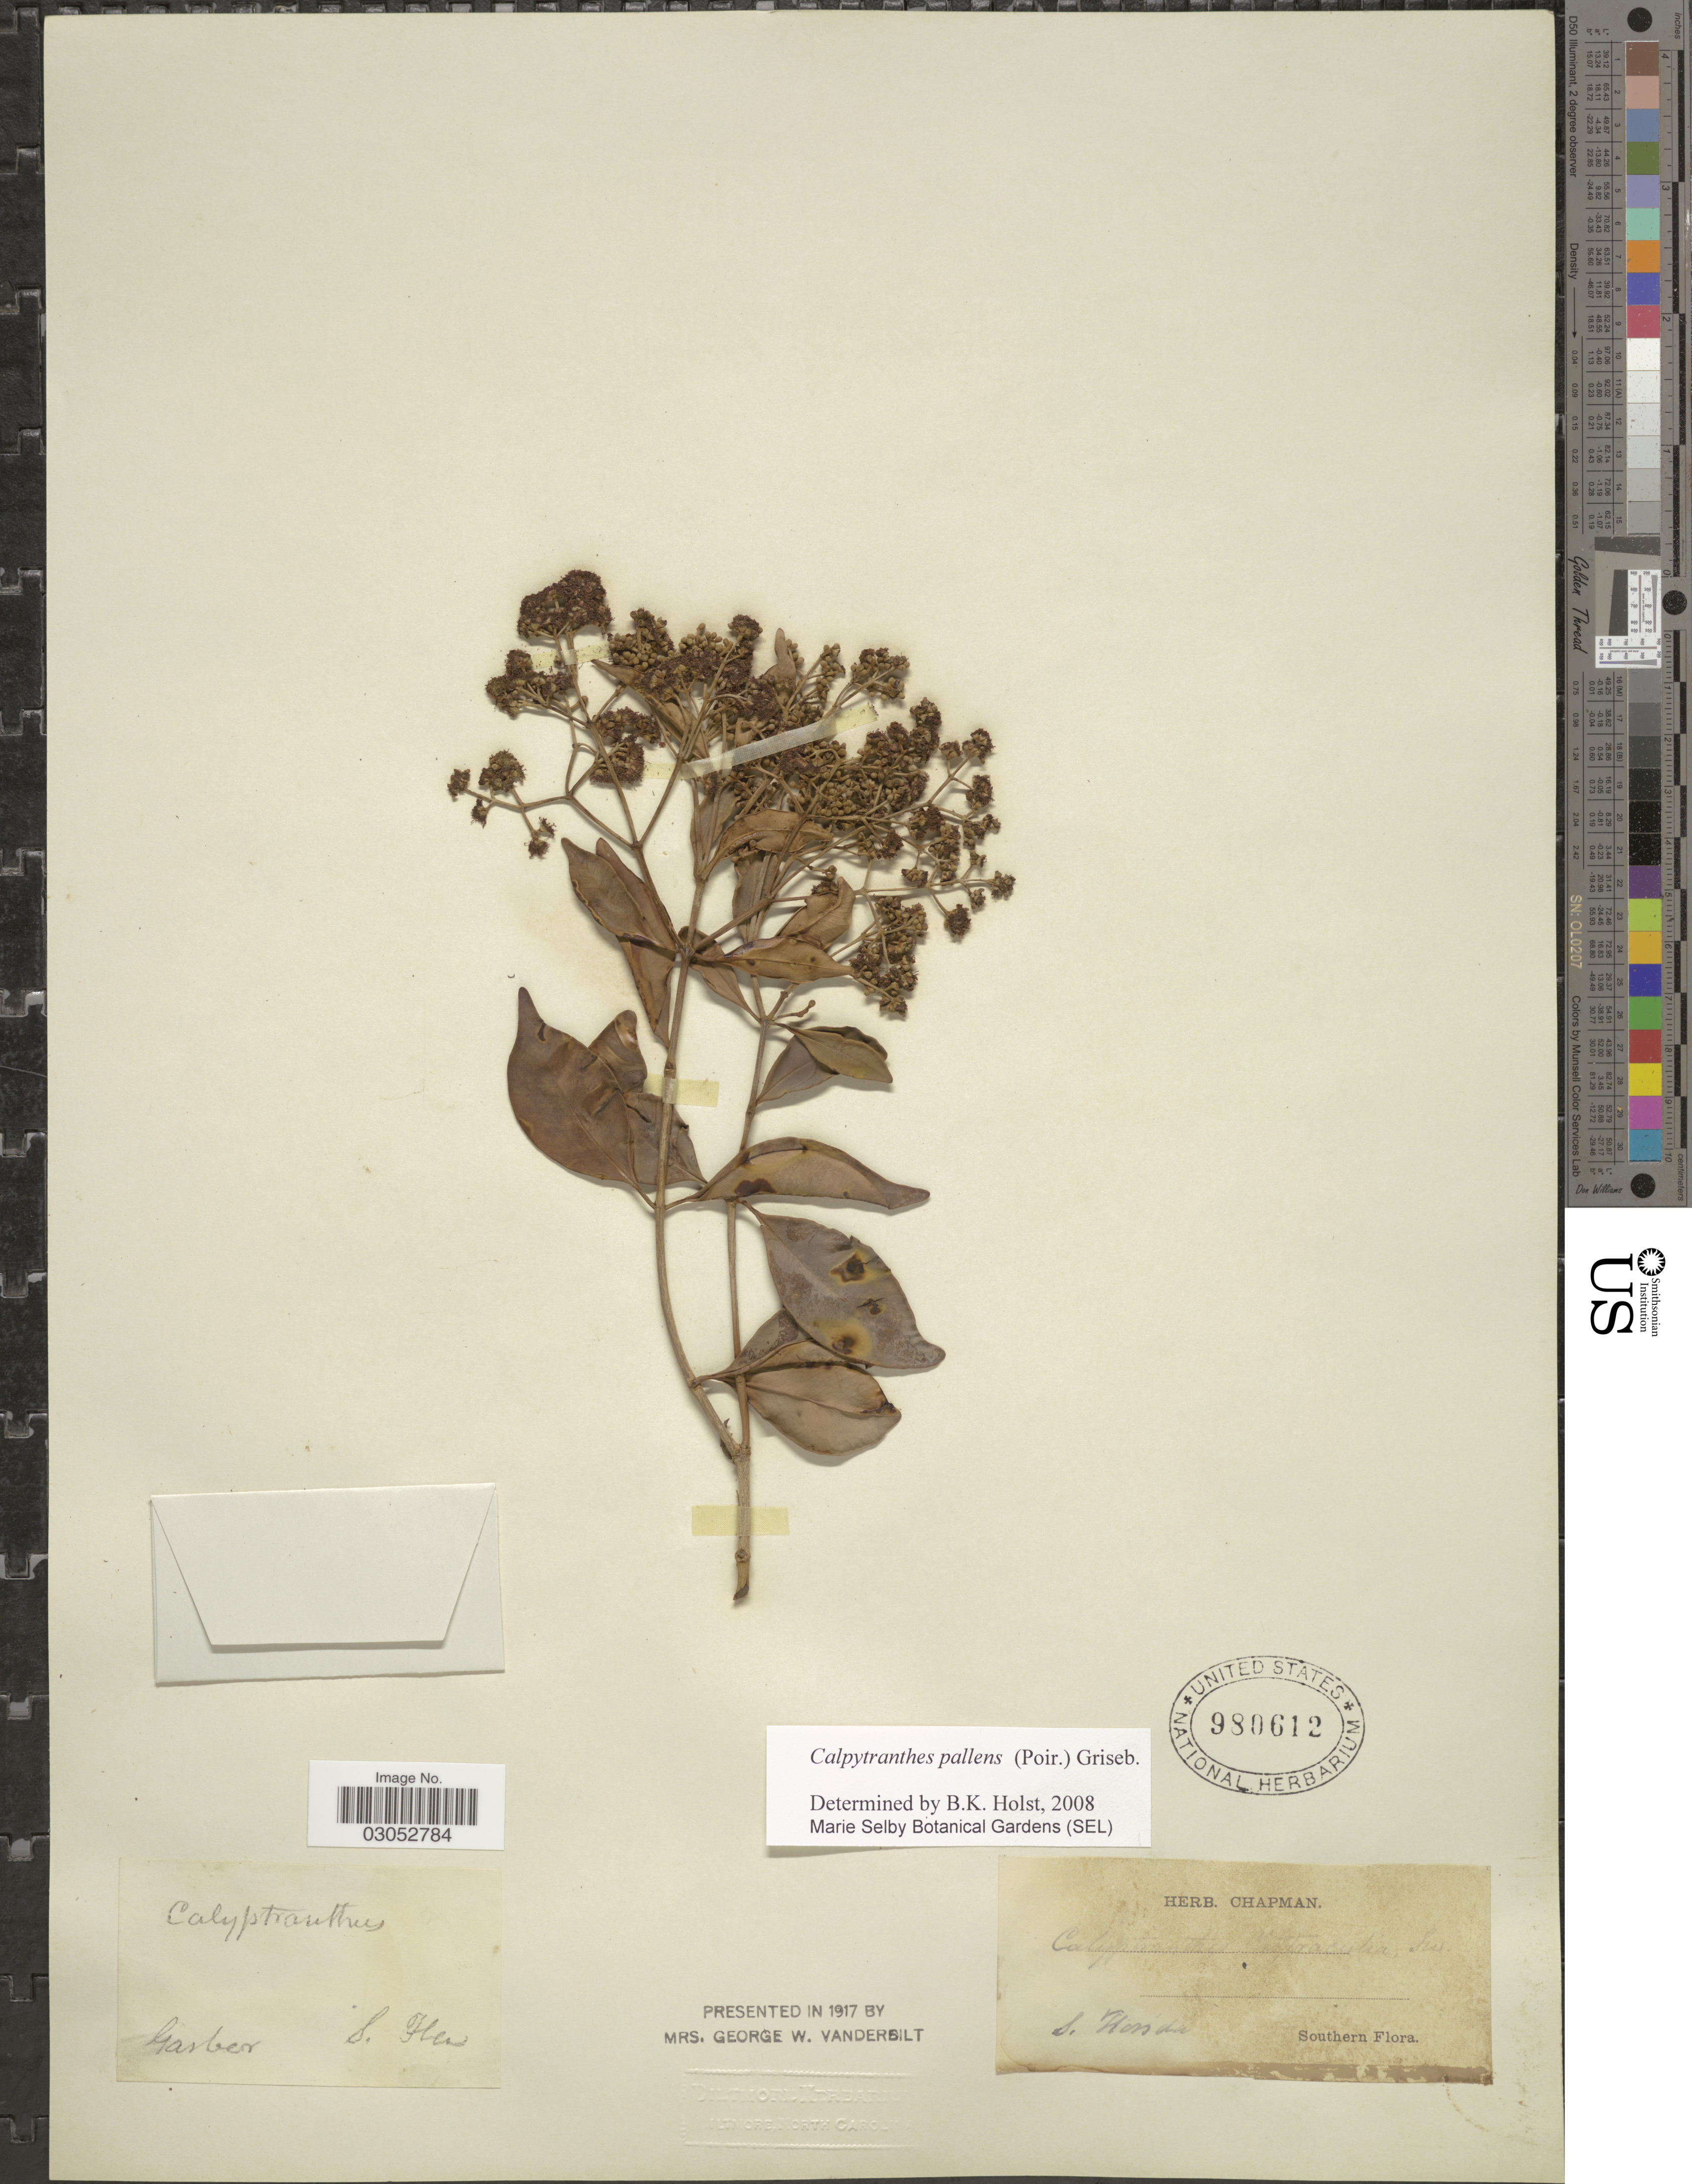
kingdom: Plantae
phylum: Tracheophyta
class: Magnoliopsida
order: Myrtales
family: Myrtaceae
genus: Myrcia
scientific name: Myrcia neopallens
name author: A.R. Lourenço & E. Lucas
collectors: -- Garber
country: United States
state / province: Florida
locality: S. Florida.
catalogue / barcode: US 980612